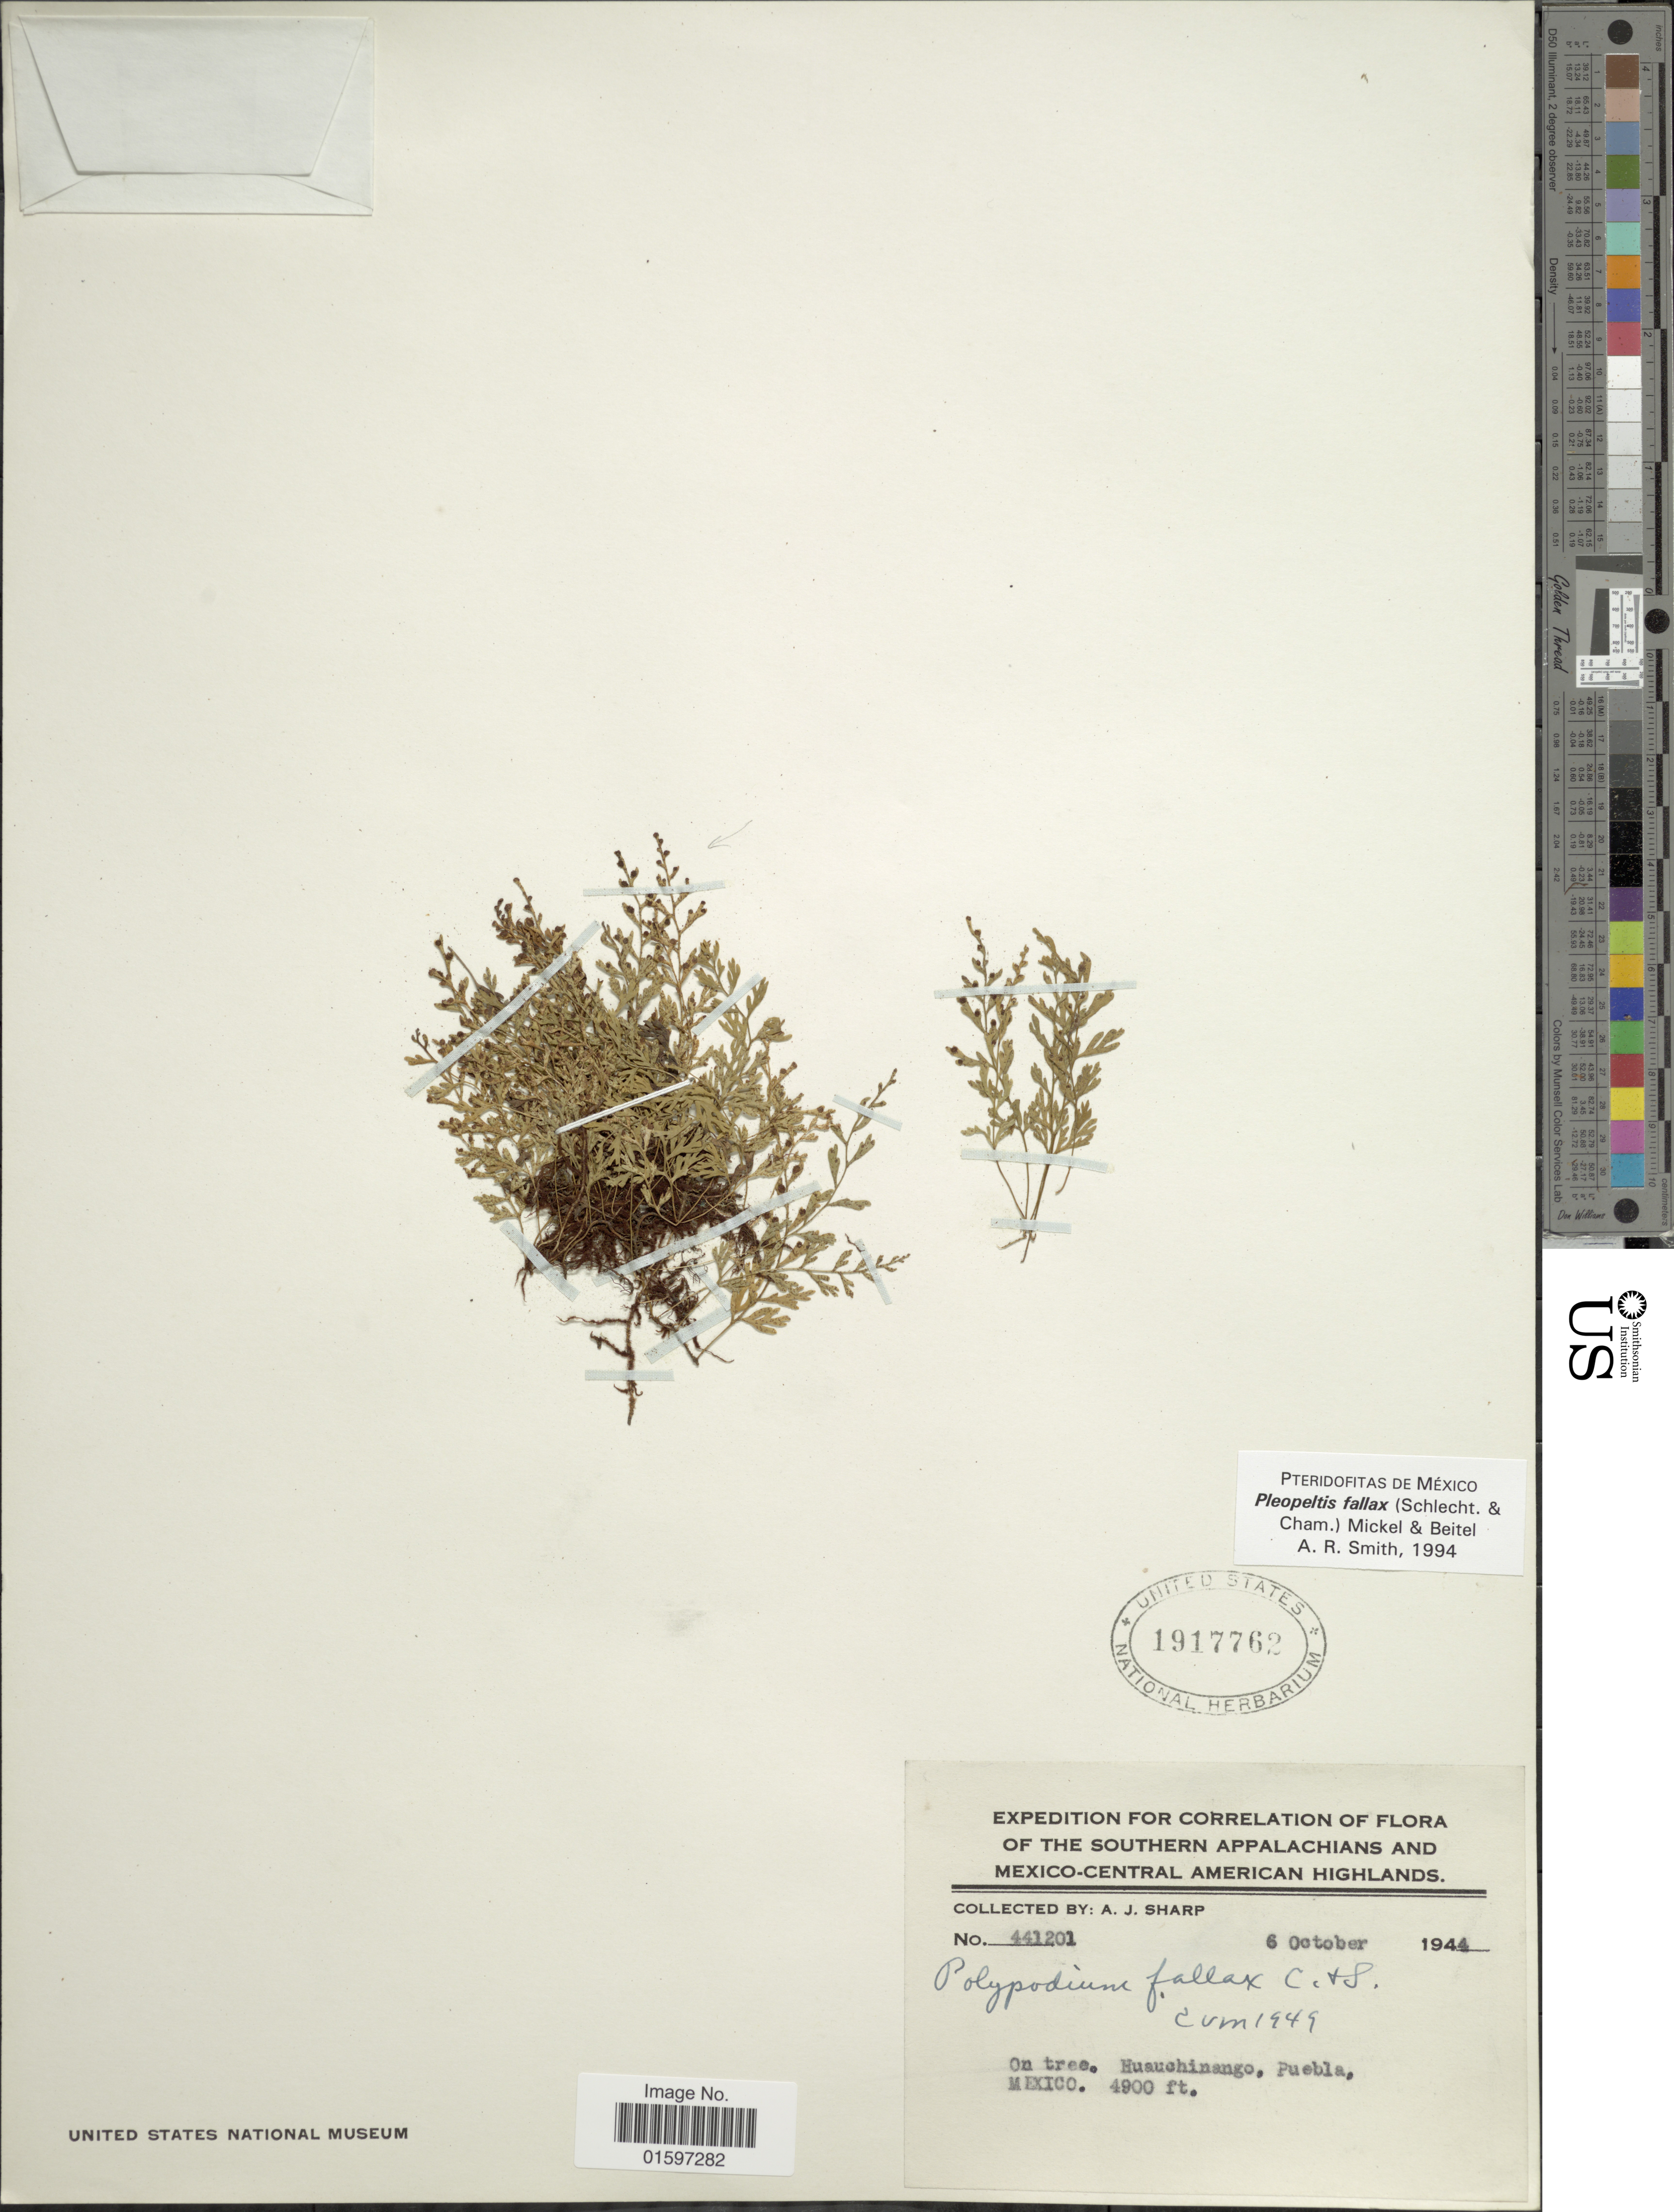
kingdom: Plantae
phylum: Tracheophyta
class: Polypodiopsida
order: Polypodiales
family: Polypodiaceae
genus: Pleopeltis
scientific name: Pleopeltis fallax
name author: (Schltdl. & Cham.) Mickel & Beitel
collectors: A. J. Sharp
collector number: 441201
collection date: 1944-10-06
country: Mexico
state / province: Puebla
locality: Southern Appalachians and Mexico-Central American Highlands, Huachinango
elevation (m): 1494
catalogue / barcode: US 1917762